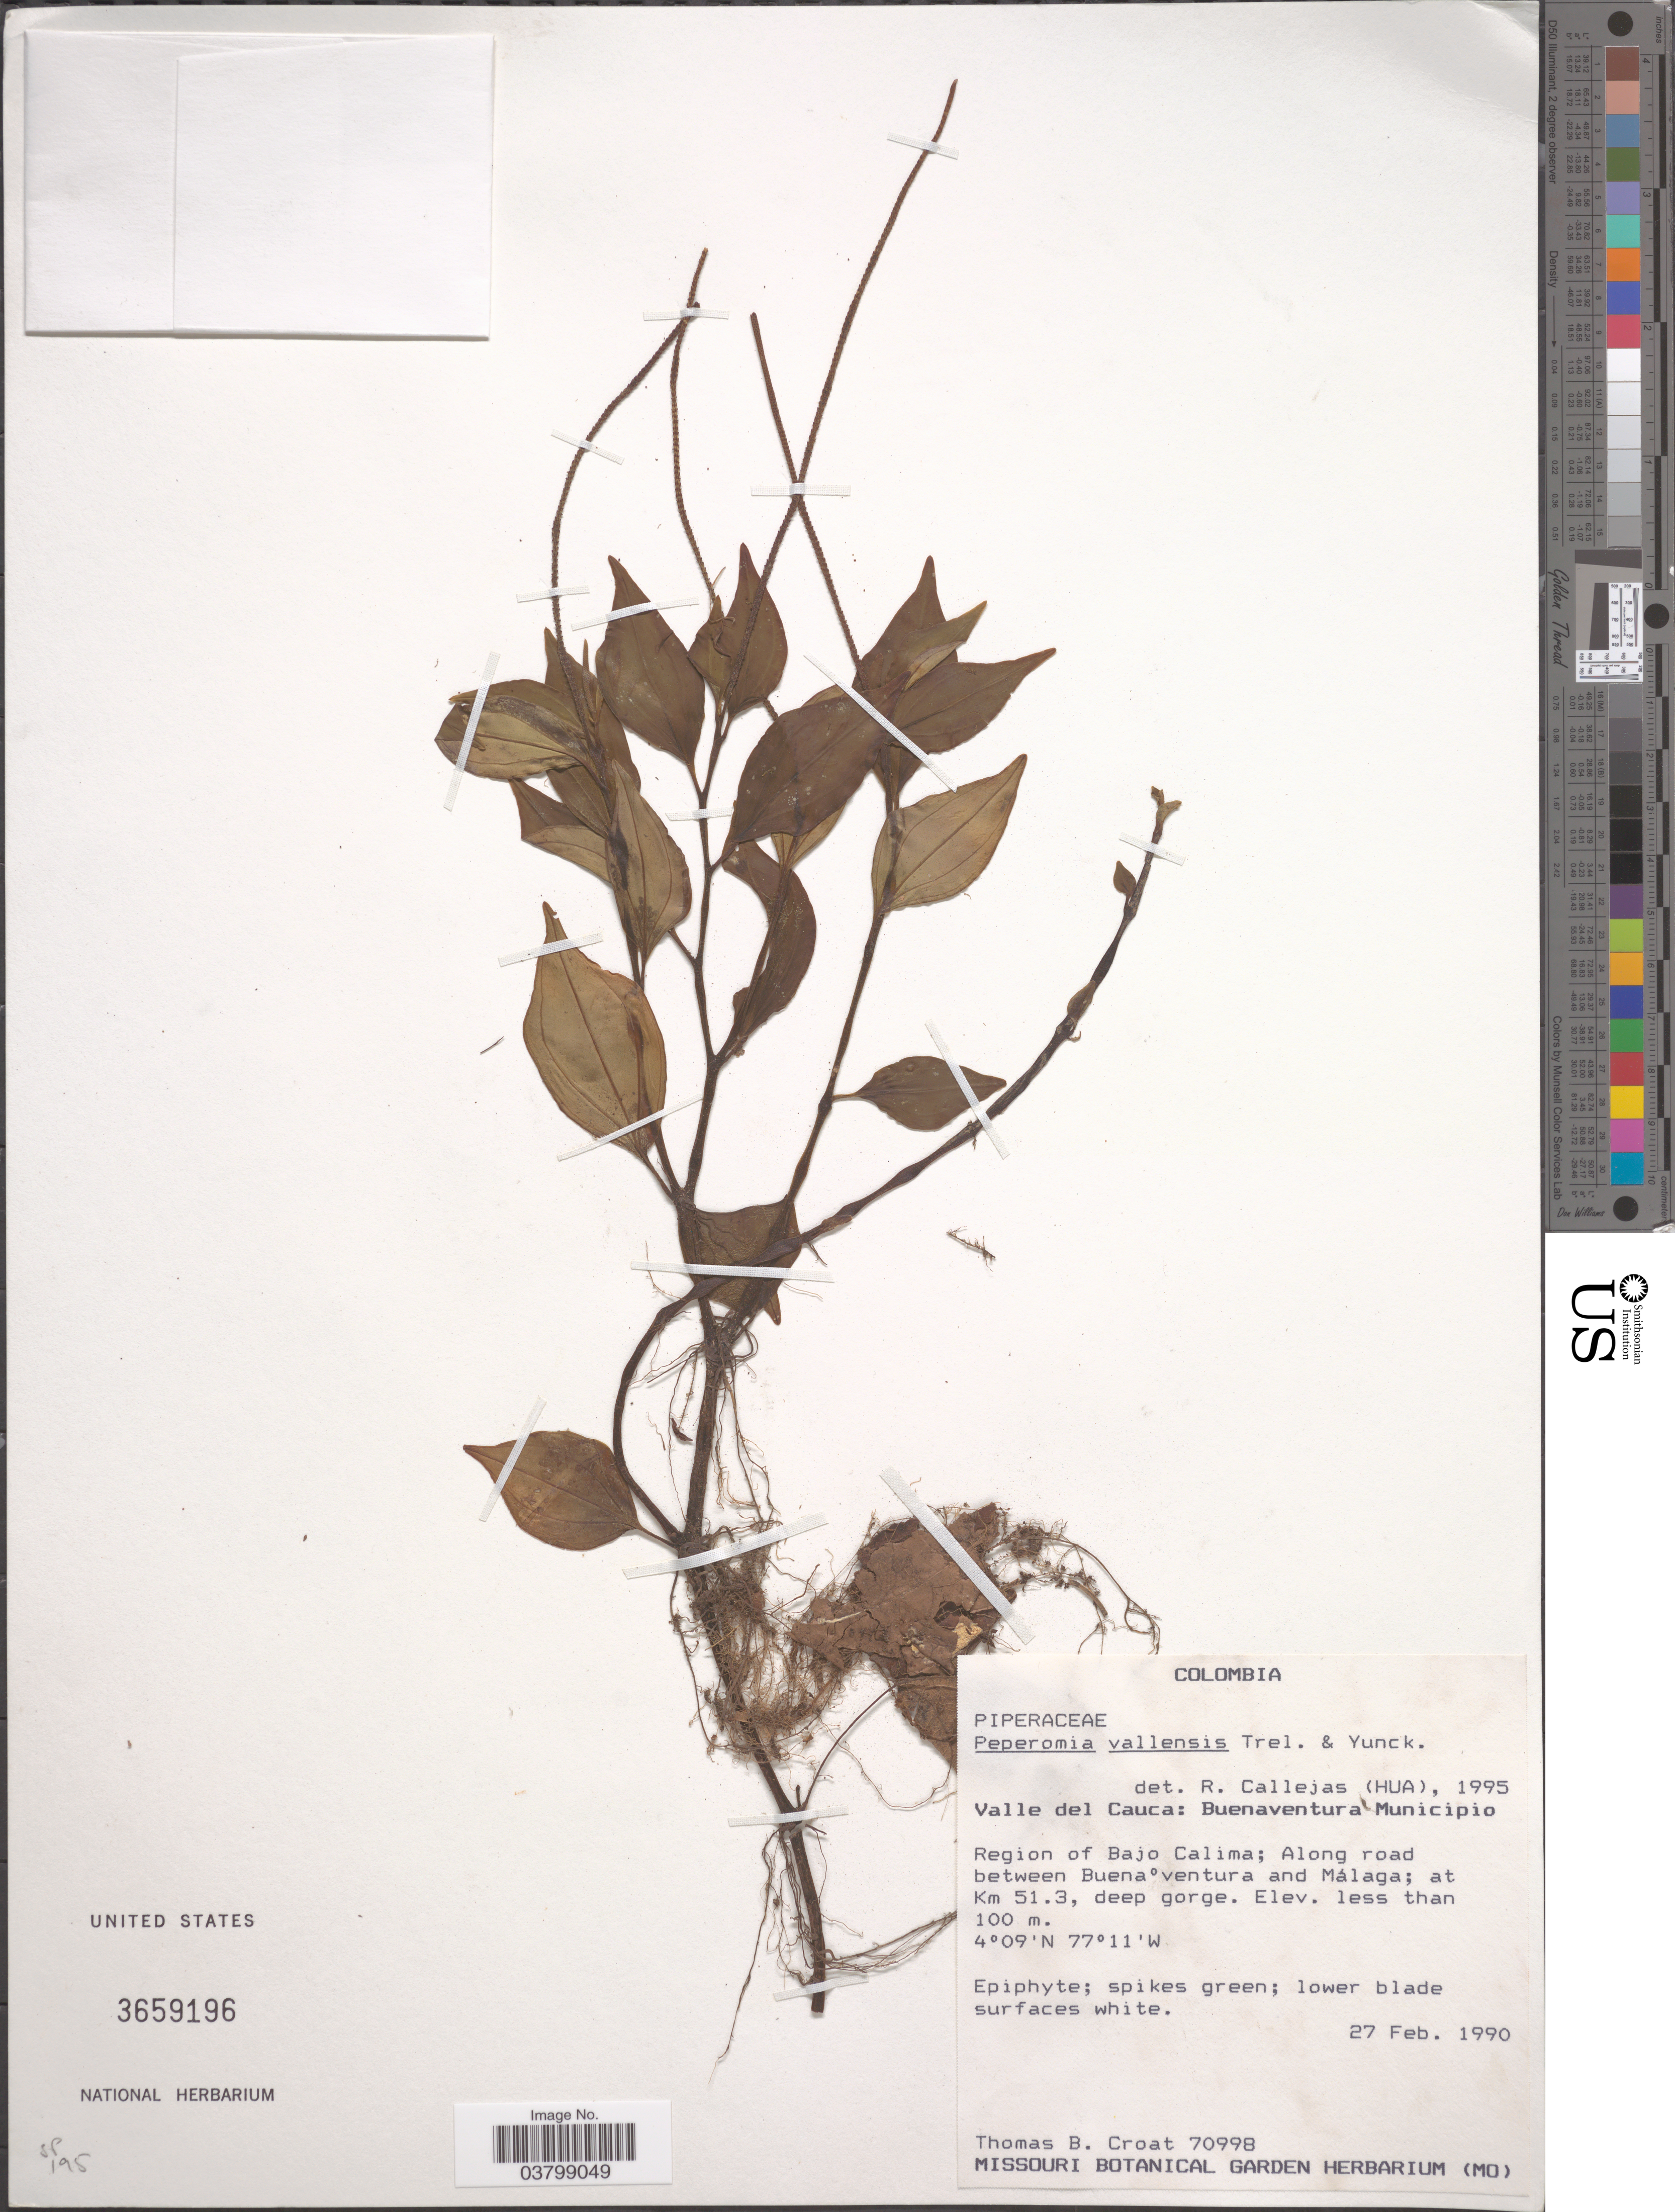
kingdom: Plantae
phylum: Tracheophyta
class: Magnoliopsida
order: Piperales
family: Piperaceae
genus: Peperomia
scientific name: Peperomia vallensis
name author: Trel. & Yunck.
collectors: T. B. Croat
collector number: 70998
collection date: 1990-02-27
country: Colombia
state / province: Valle del Cauca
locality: Buenaventura Municipio. Region of Bajo Calima; Along road between Buenaventura and Málaga; at Km 51.3, deep gorge.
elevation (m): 100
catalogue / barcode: US 3659196